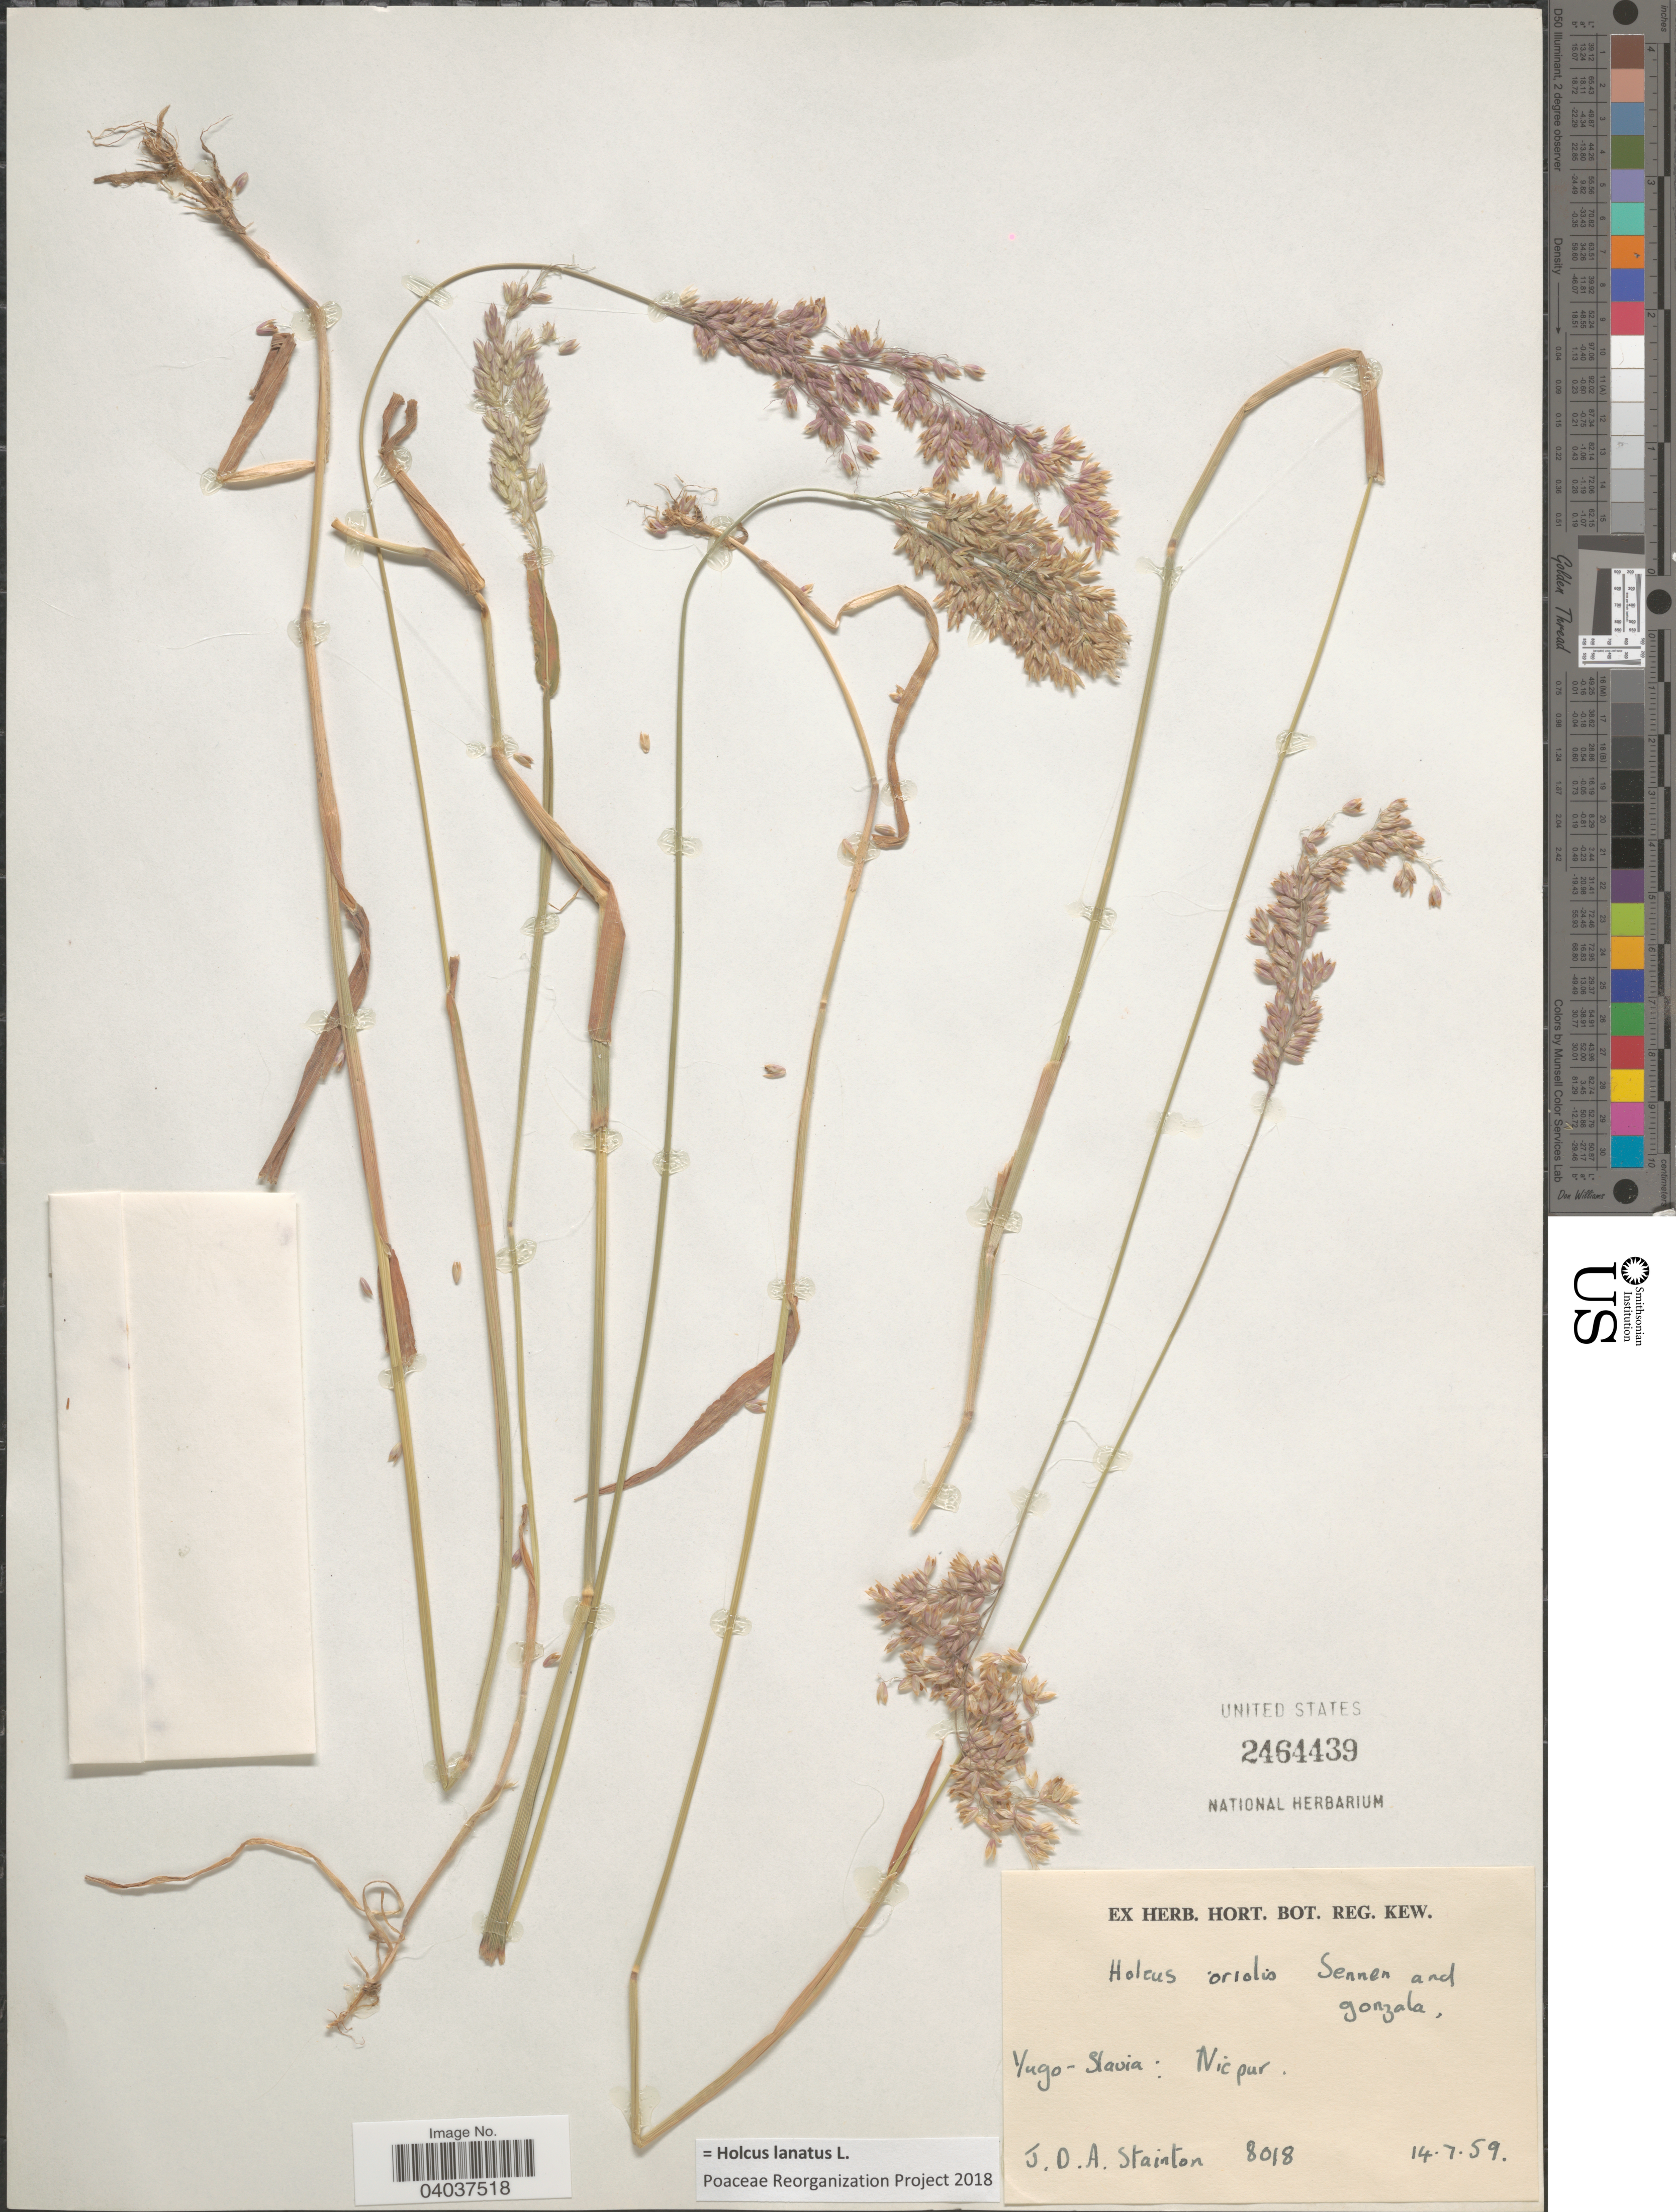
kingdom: Plantae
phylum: Tracheophyta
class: Liliopsida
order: Poales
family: Poaceae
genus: Holcus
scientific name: Holcus lanatus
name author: L.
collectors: J. Stainton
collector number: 8018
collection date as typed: Transcribed d/m/y: 14/7/59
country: North Macedonia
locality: Yugo-Slavia: Nicpur.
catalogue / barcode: US 2464439